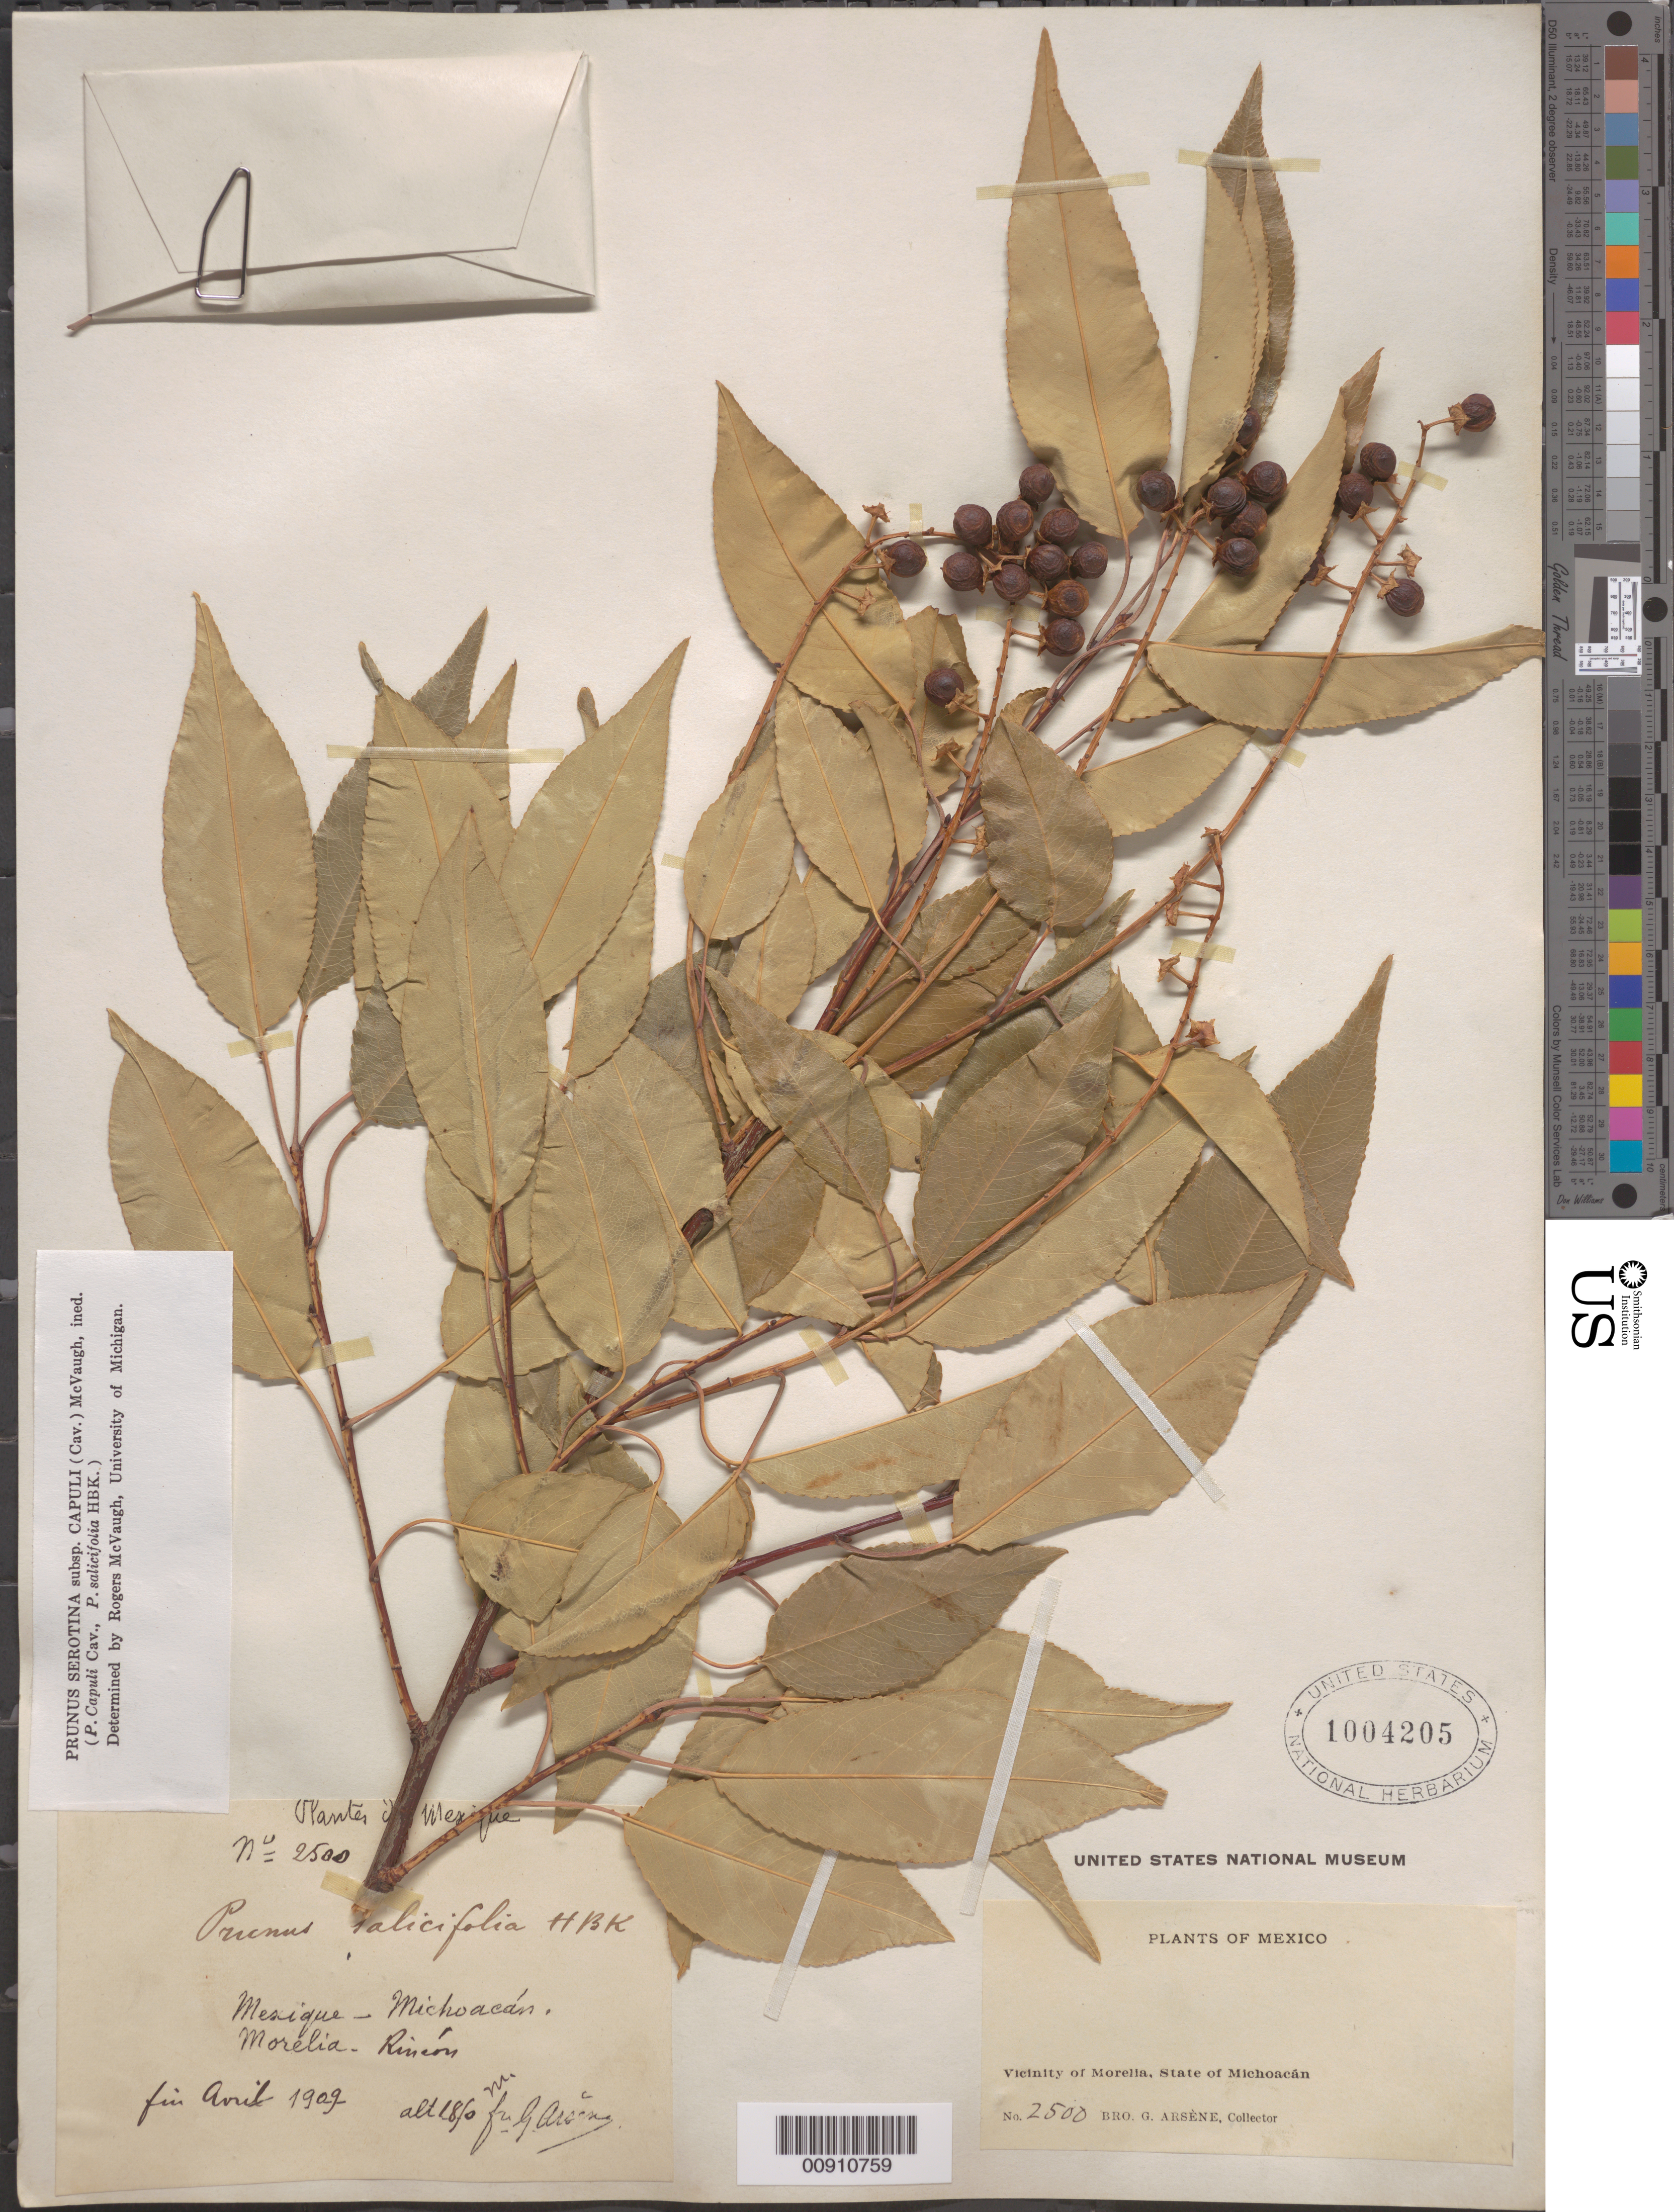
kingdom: Plantae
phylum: Tracheophyta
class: Magnoliopsida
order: Rosales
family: Rosaceae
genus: Prunus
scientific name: Prunus serotina var. salicifolia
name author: (Kunth) Koehne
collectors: Bro. G. Arsène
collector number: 2500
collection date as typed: Apr 1909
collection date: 1909-04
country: Mexico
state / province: Michoacán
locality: Michoacán, Morelia, Rincón.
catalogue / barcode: US 1004205